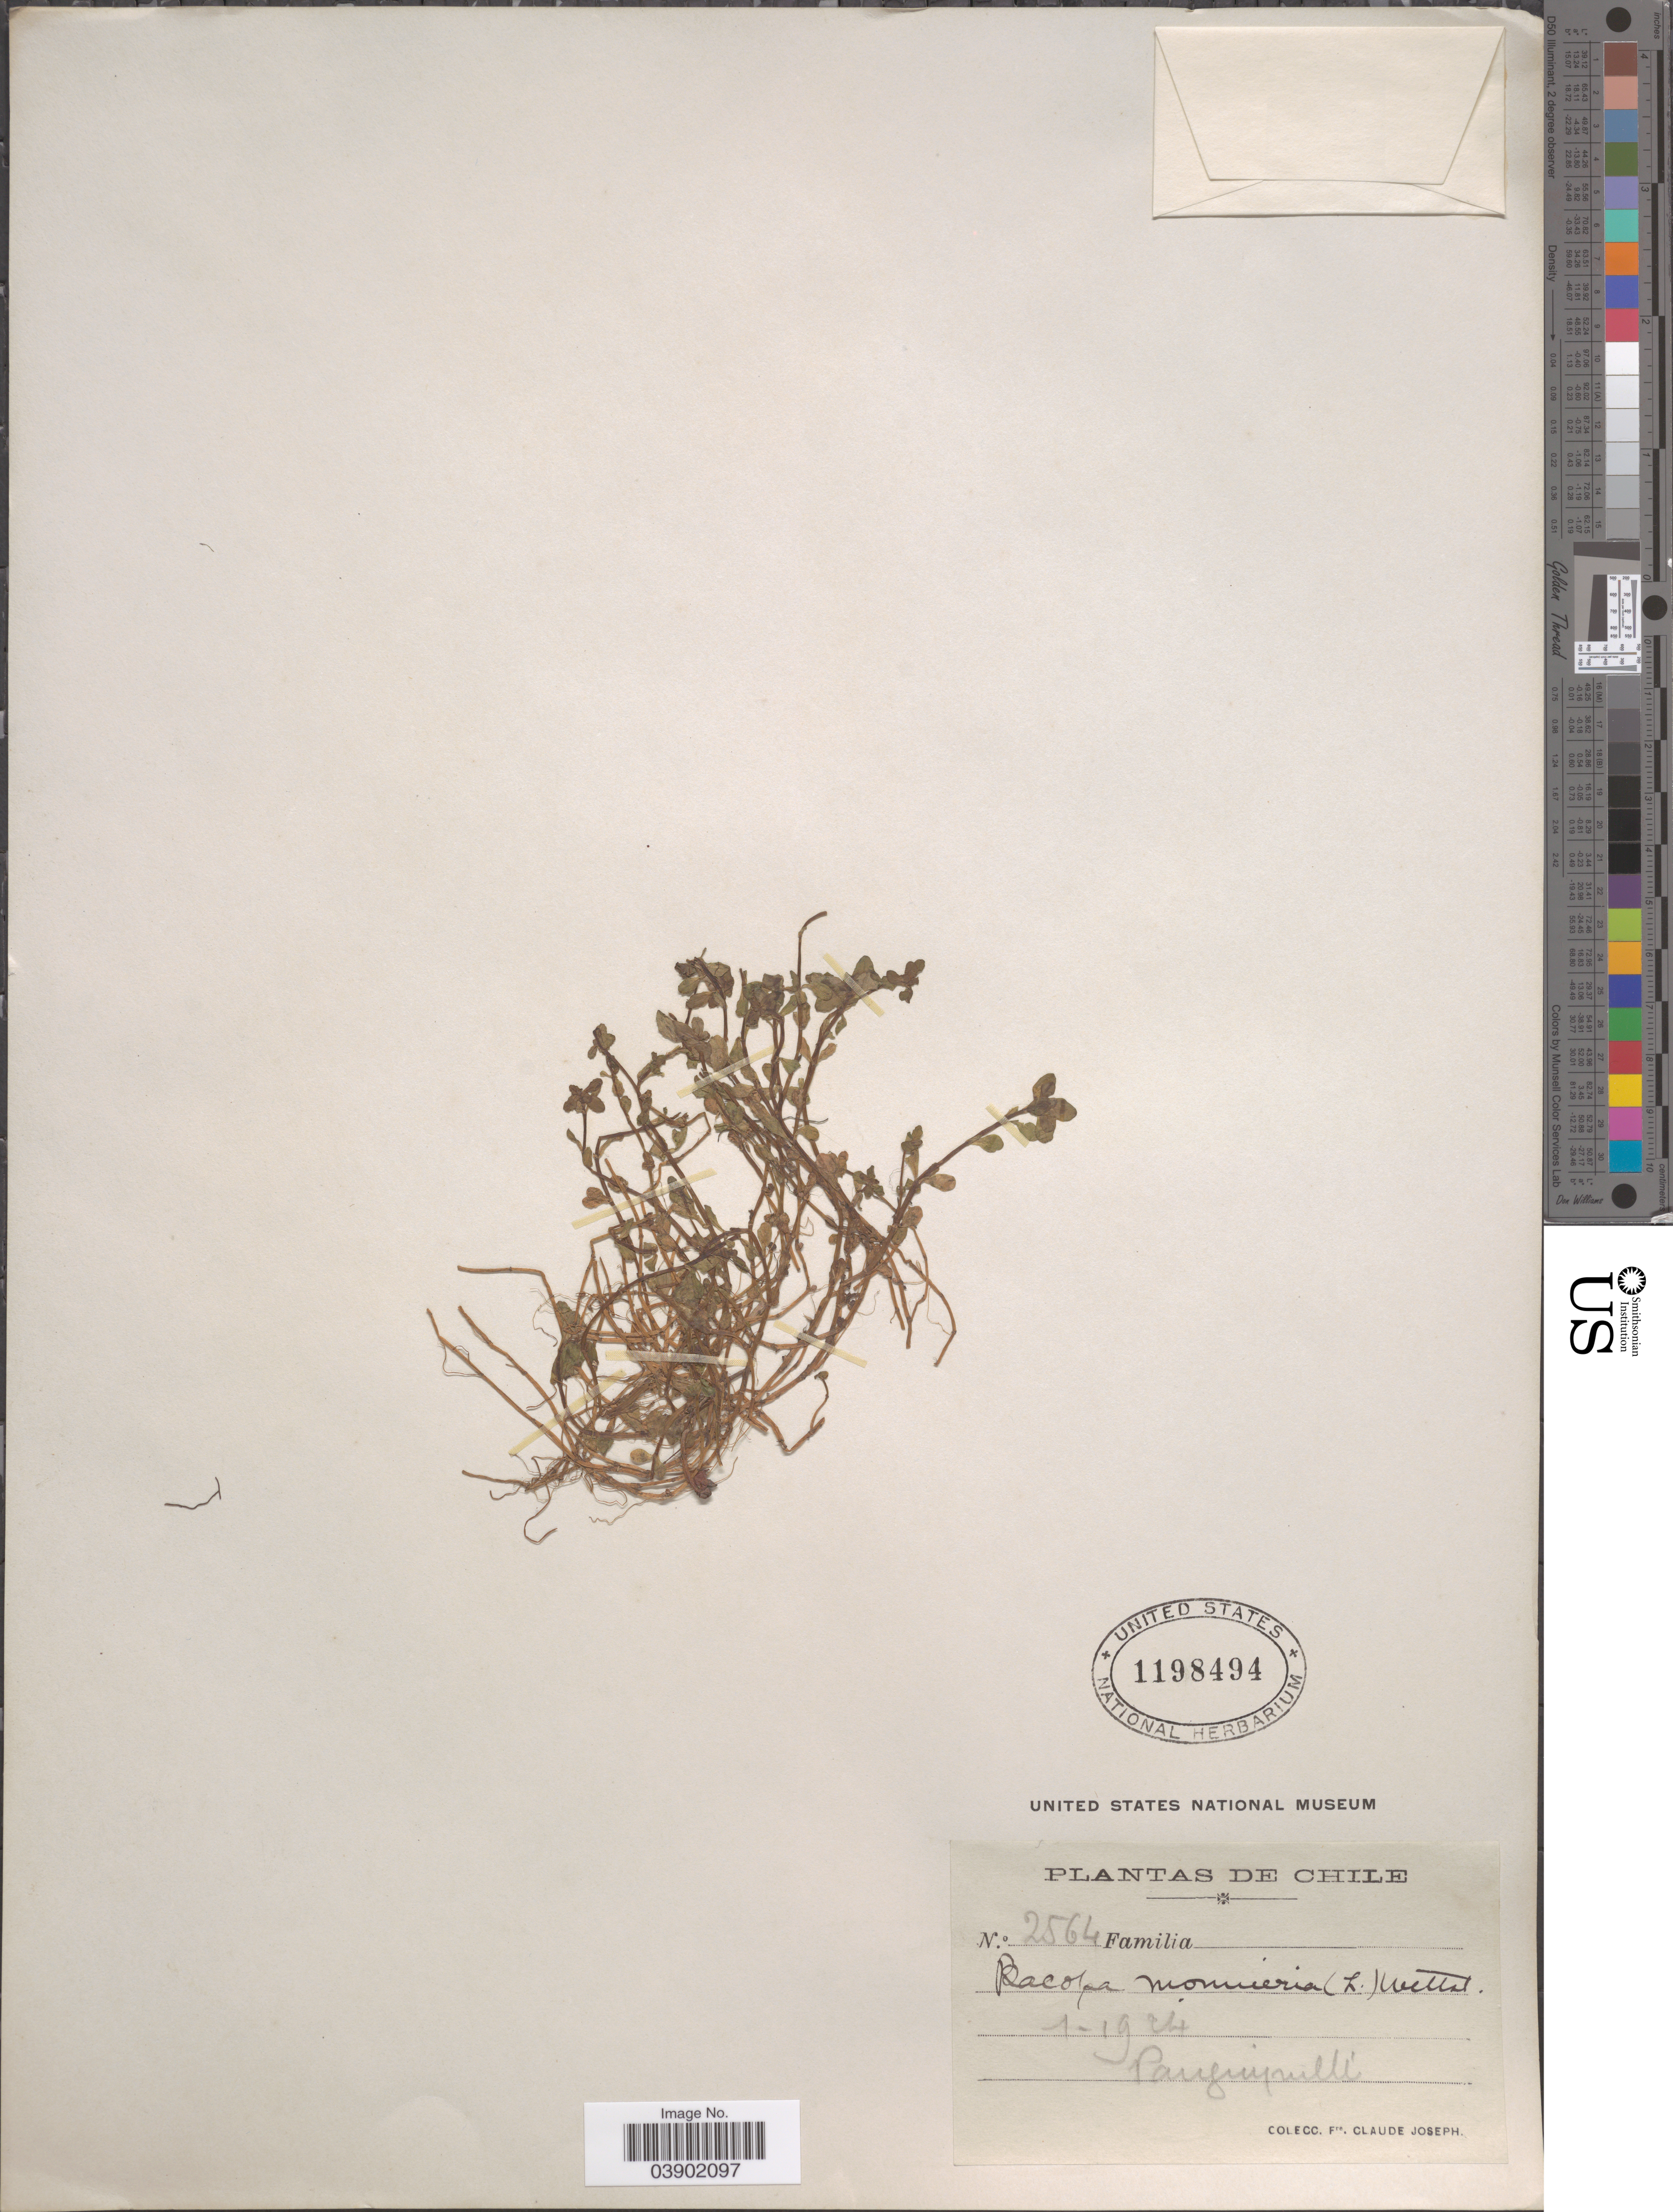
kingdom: Plantae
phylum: Tracheophyta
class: Magnoliopsida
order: Lamiales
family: Plantaginaceae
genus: Bacopa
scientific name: Bacopa monnieri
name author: (L.) Pennell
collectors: Bro. Claude-Joseph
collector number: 2564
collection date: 1924-01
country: Chile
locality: Panguipulli.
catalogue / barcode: US 1198494